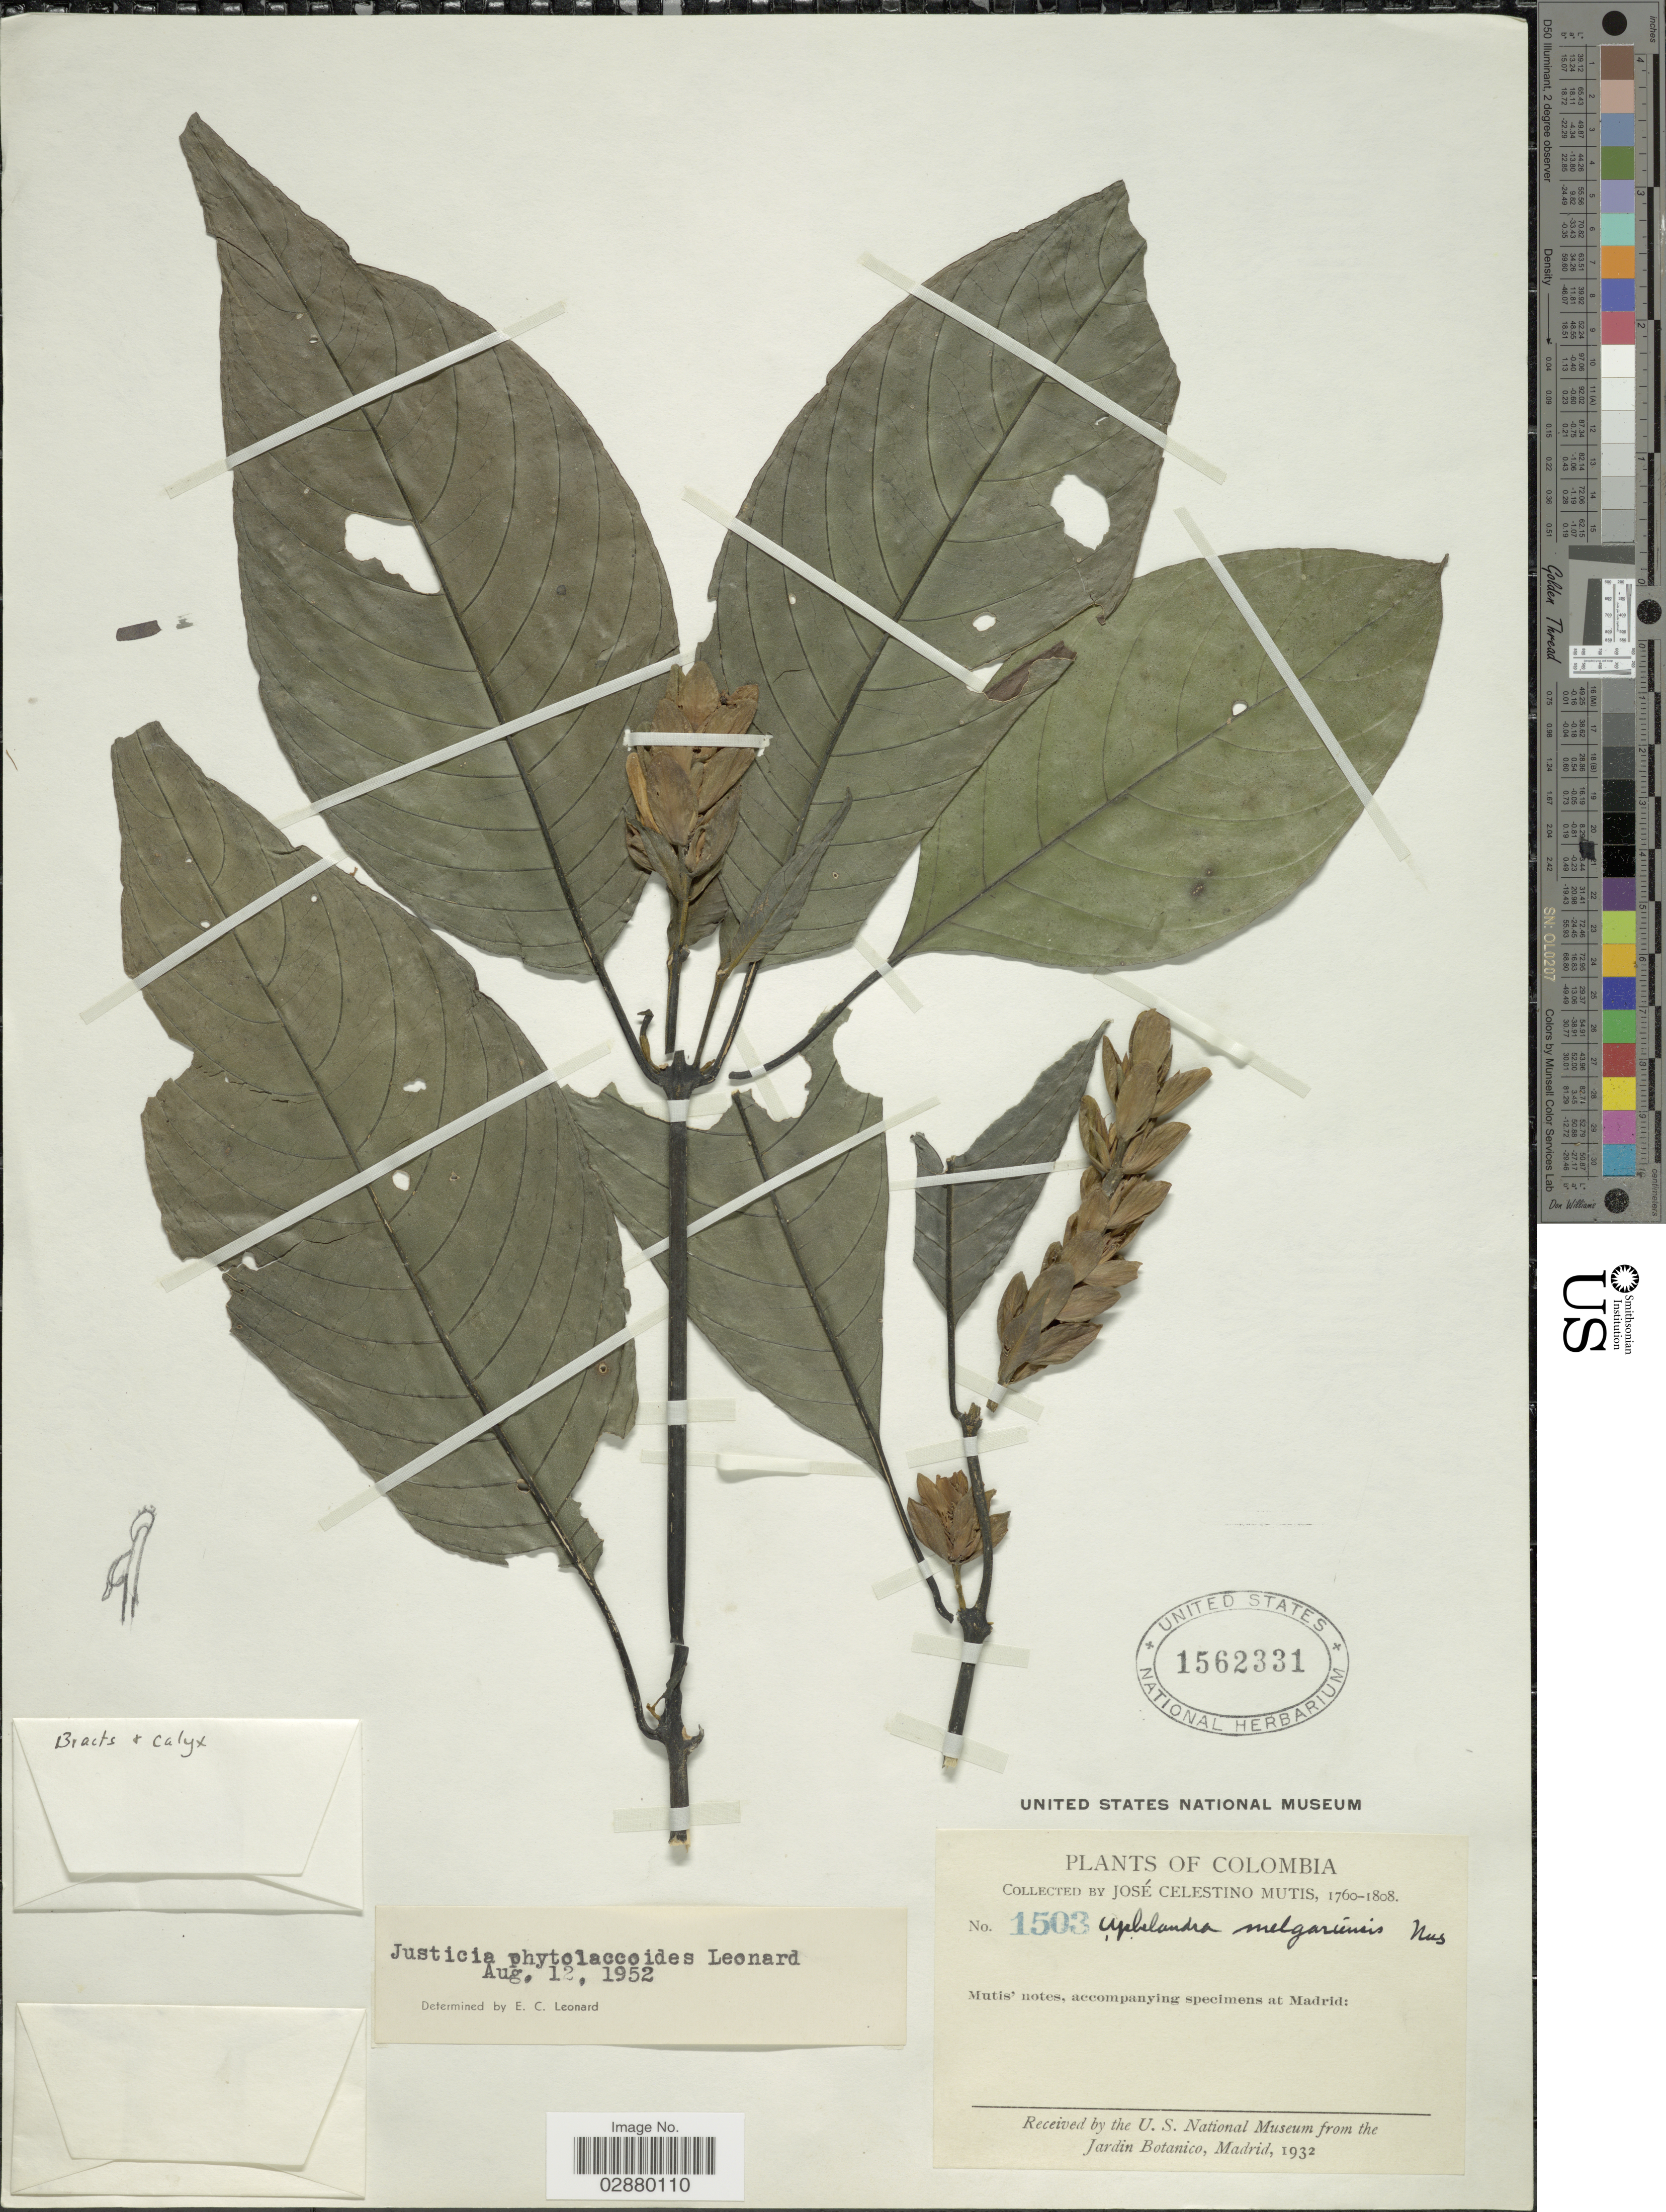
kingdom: Plantae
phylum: Tracheophyta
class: Magnoliopsida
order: Lamiales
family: Acanthaceae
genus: Justicia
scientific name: Justicia phytolaccoides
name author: Leonard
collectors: J. C. B. Mutis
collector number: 1503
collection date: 1760/1808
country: Colombia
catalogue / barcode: US 1562331